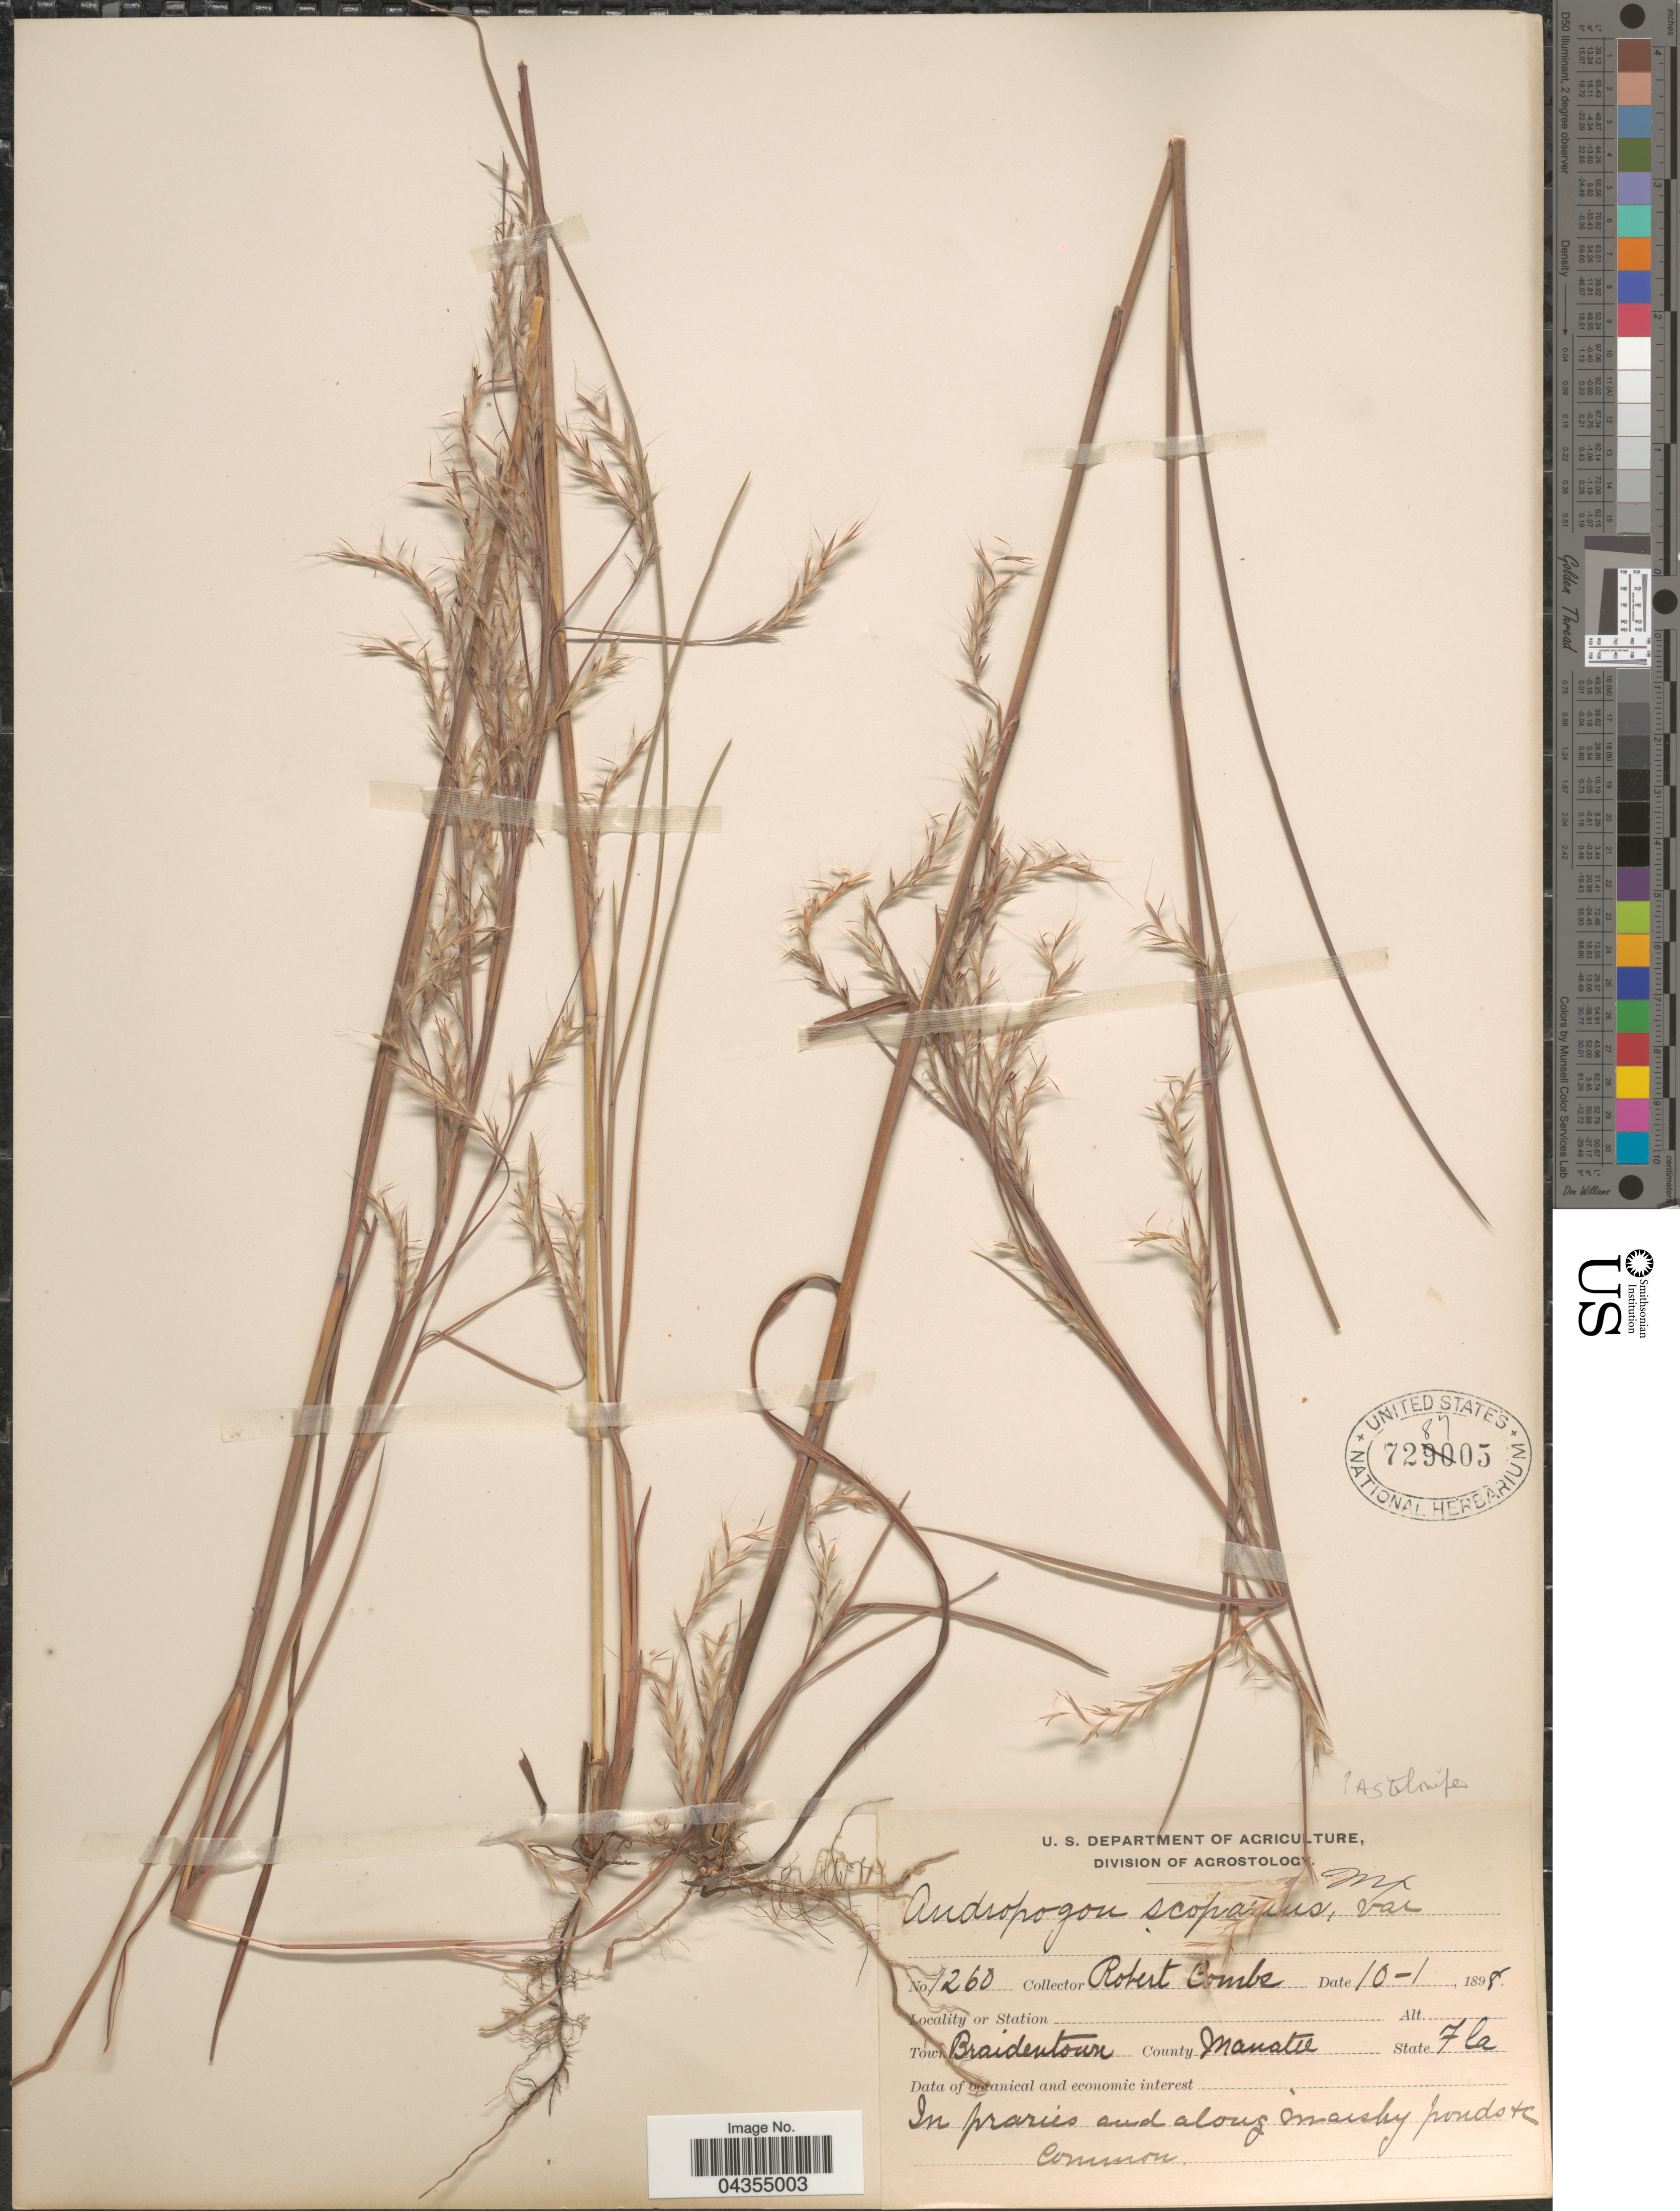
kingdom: Plantae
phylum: Tracheophyta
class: Liliopsida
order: Poales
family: Poaceae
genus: Schizachyrium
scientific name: Schizachyrium sanguineum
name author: (Retz.) Alston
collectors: R. Combs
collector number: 1260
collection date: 1898-10-01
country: United States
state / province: Florida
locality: Town Braidentown. County Manatee.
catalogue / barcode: US 728705